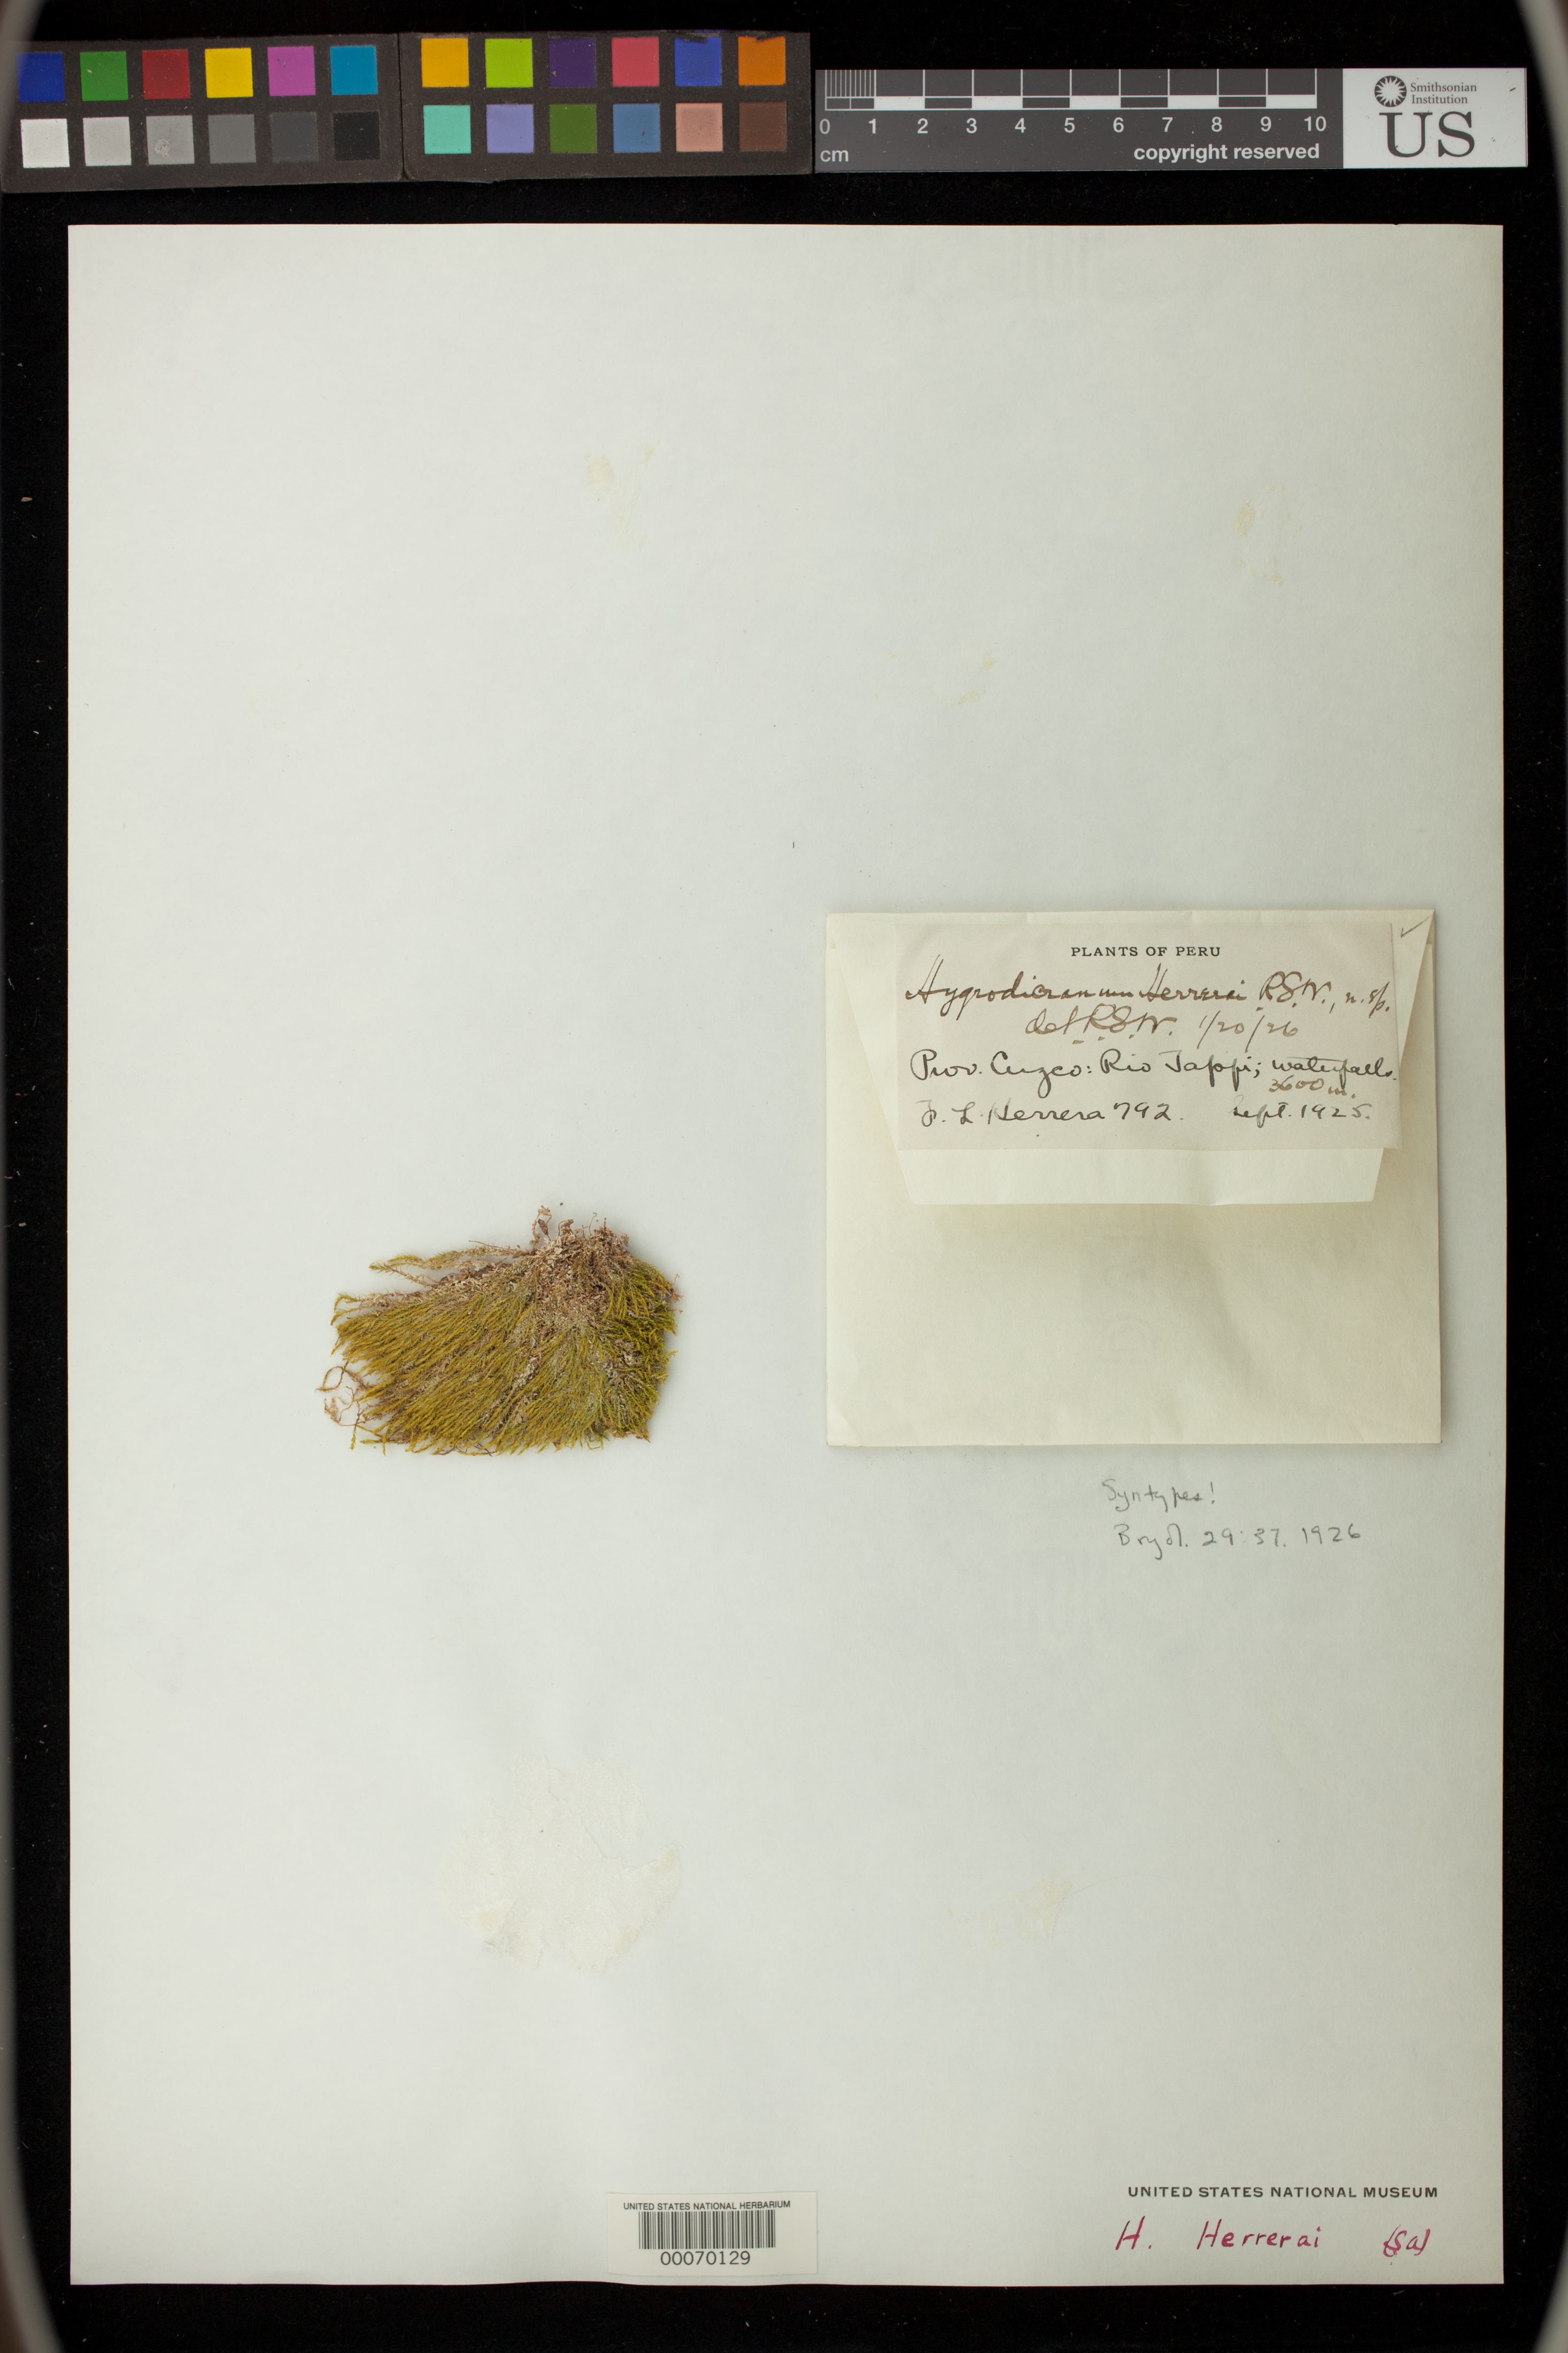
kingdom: Plantae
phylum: Bryophyta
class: Bryopsida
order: Dicranales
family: Aongstroemiaceae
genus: Hygrodicranum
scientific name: Hygrodicranum herrerai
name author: R.S. Williams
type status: Syntype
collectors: F. L. Herrera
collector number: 792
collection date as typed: Sep 1925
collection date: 1925-09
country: Peru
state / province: Cusco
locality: Río Tapfi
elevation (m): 3600